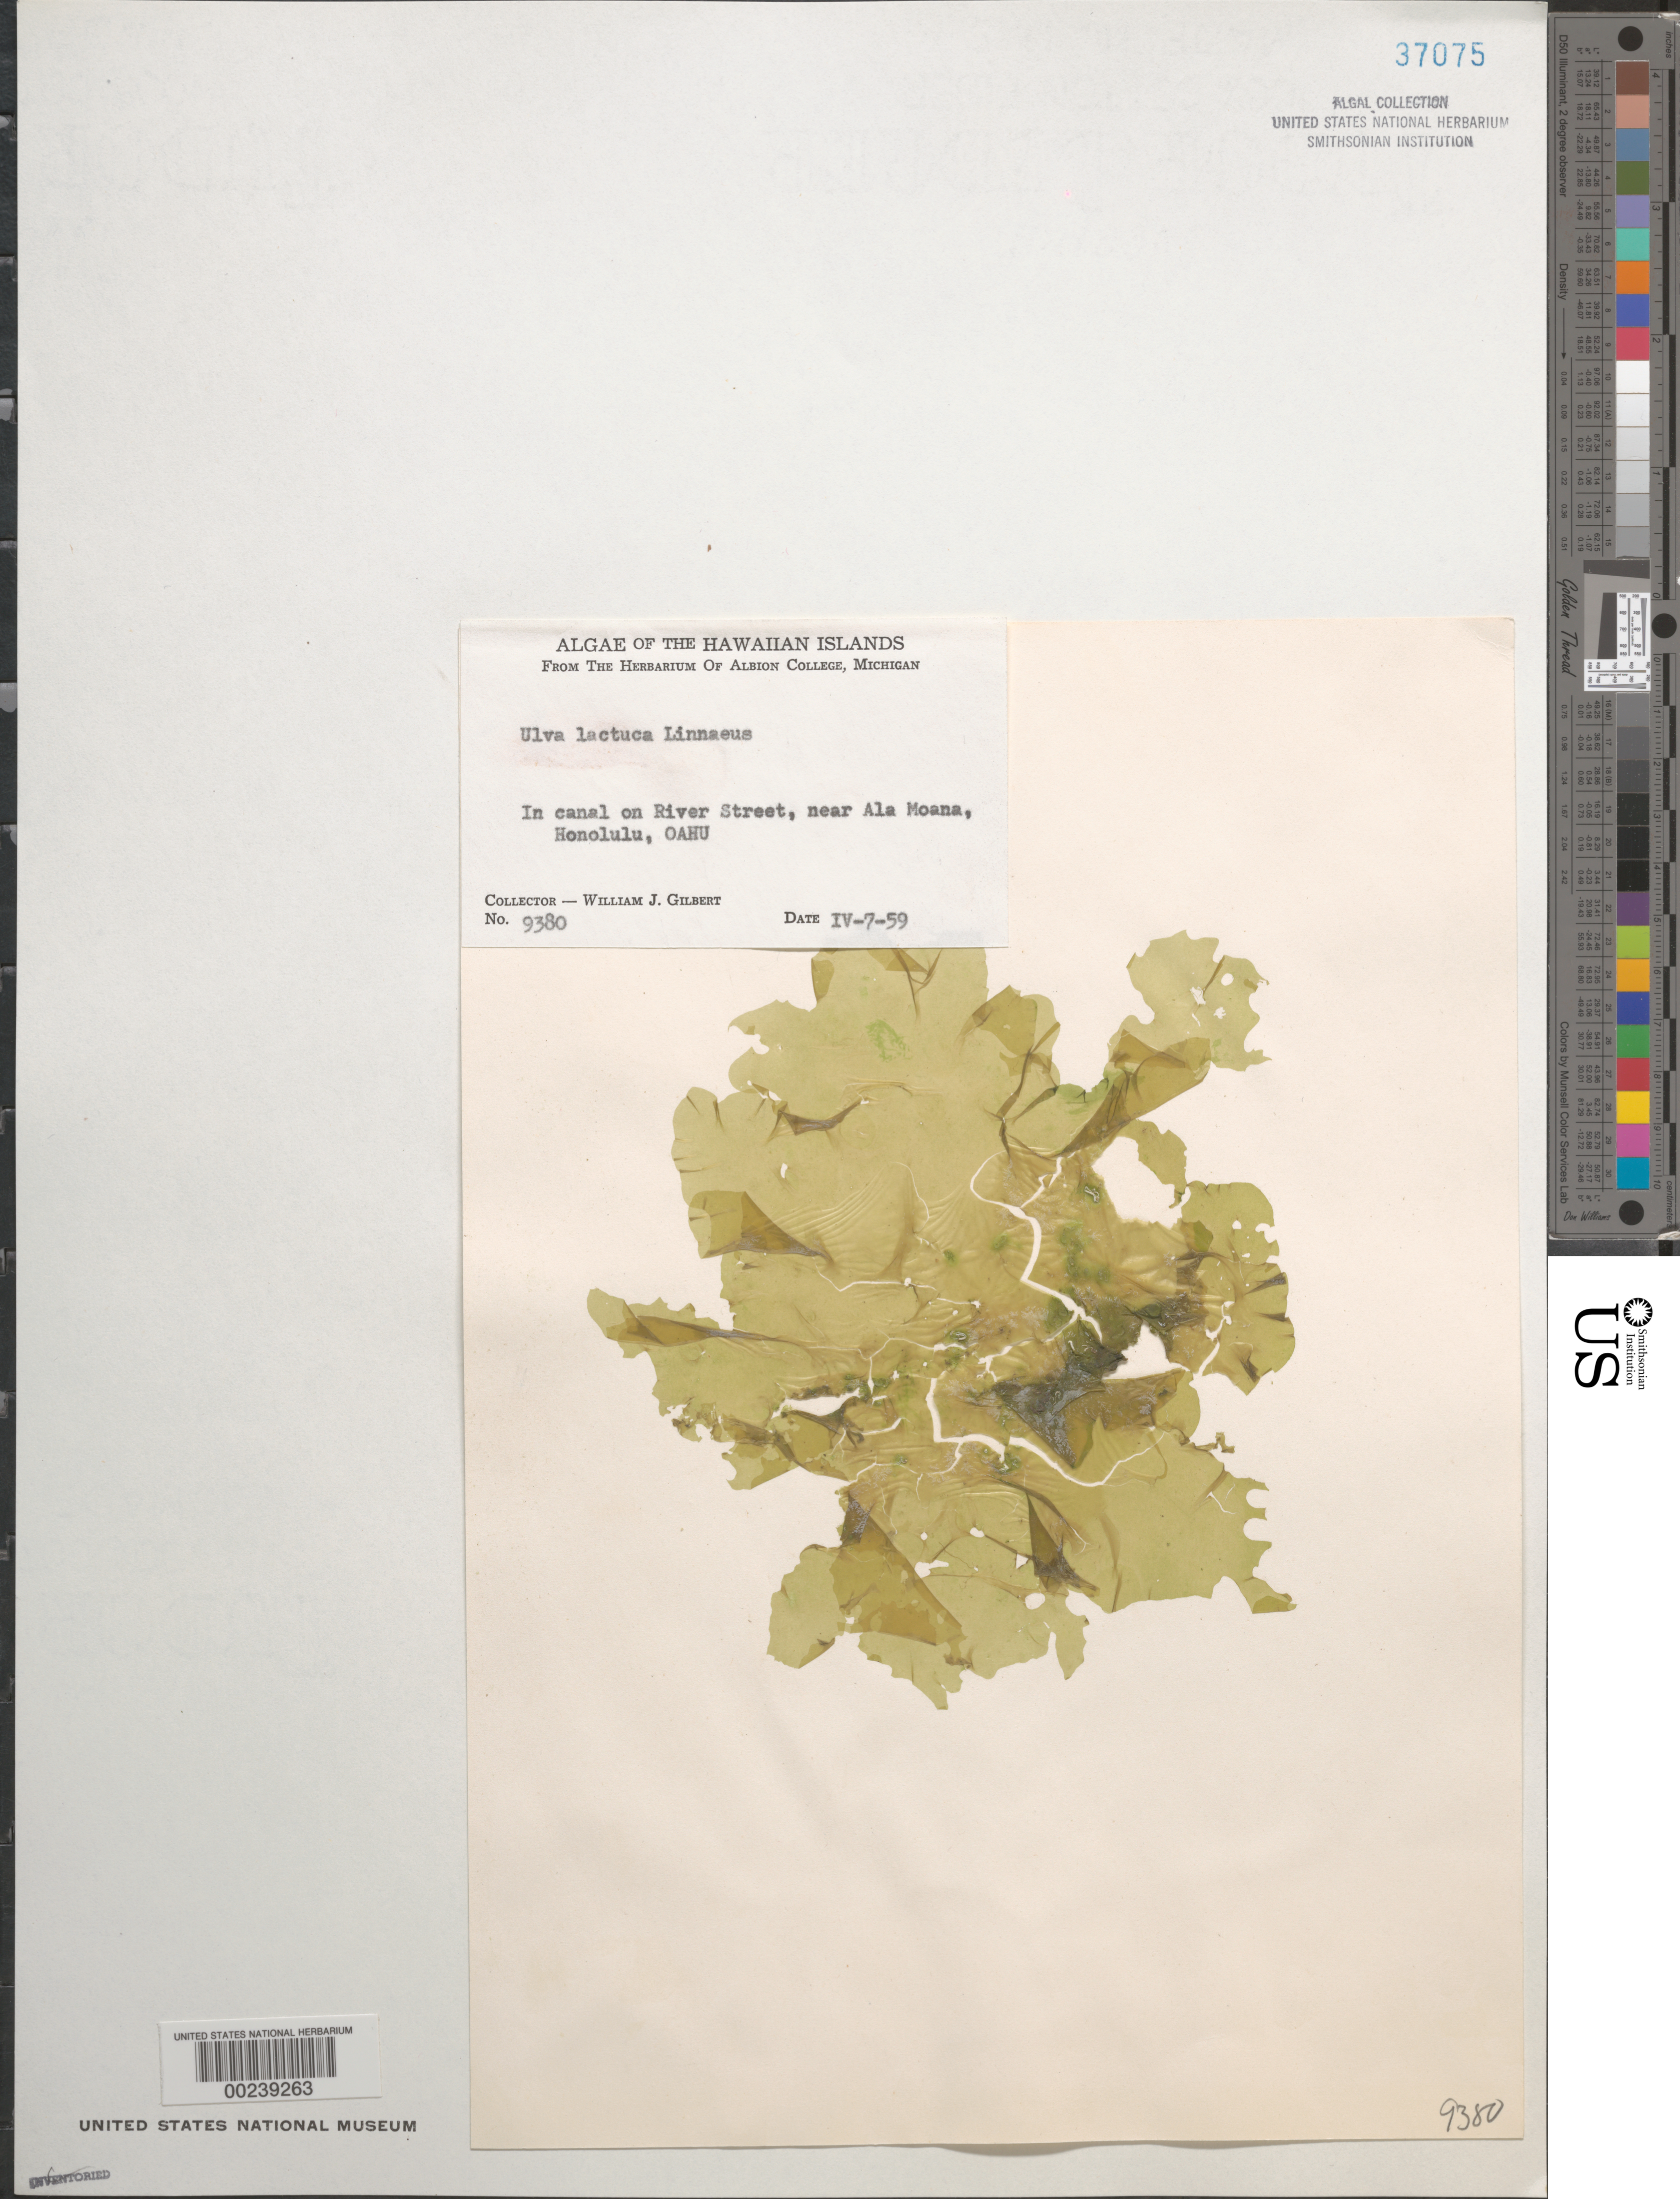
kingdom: Plantae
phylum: Chlorophyta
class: Ulvophyceae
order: Ulvales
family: Ulvaceae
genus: Ulva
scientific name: Ulva lactuca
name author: L.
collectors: W. J. Gilbert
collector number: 9380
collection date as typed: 07 Apr 1959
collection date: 1959-04-07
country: United States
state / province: Hawaii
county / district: Honolulu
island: Oahu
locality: Honolulu, near Ala Moana, River Street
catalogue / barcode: US 37075